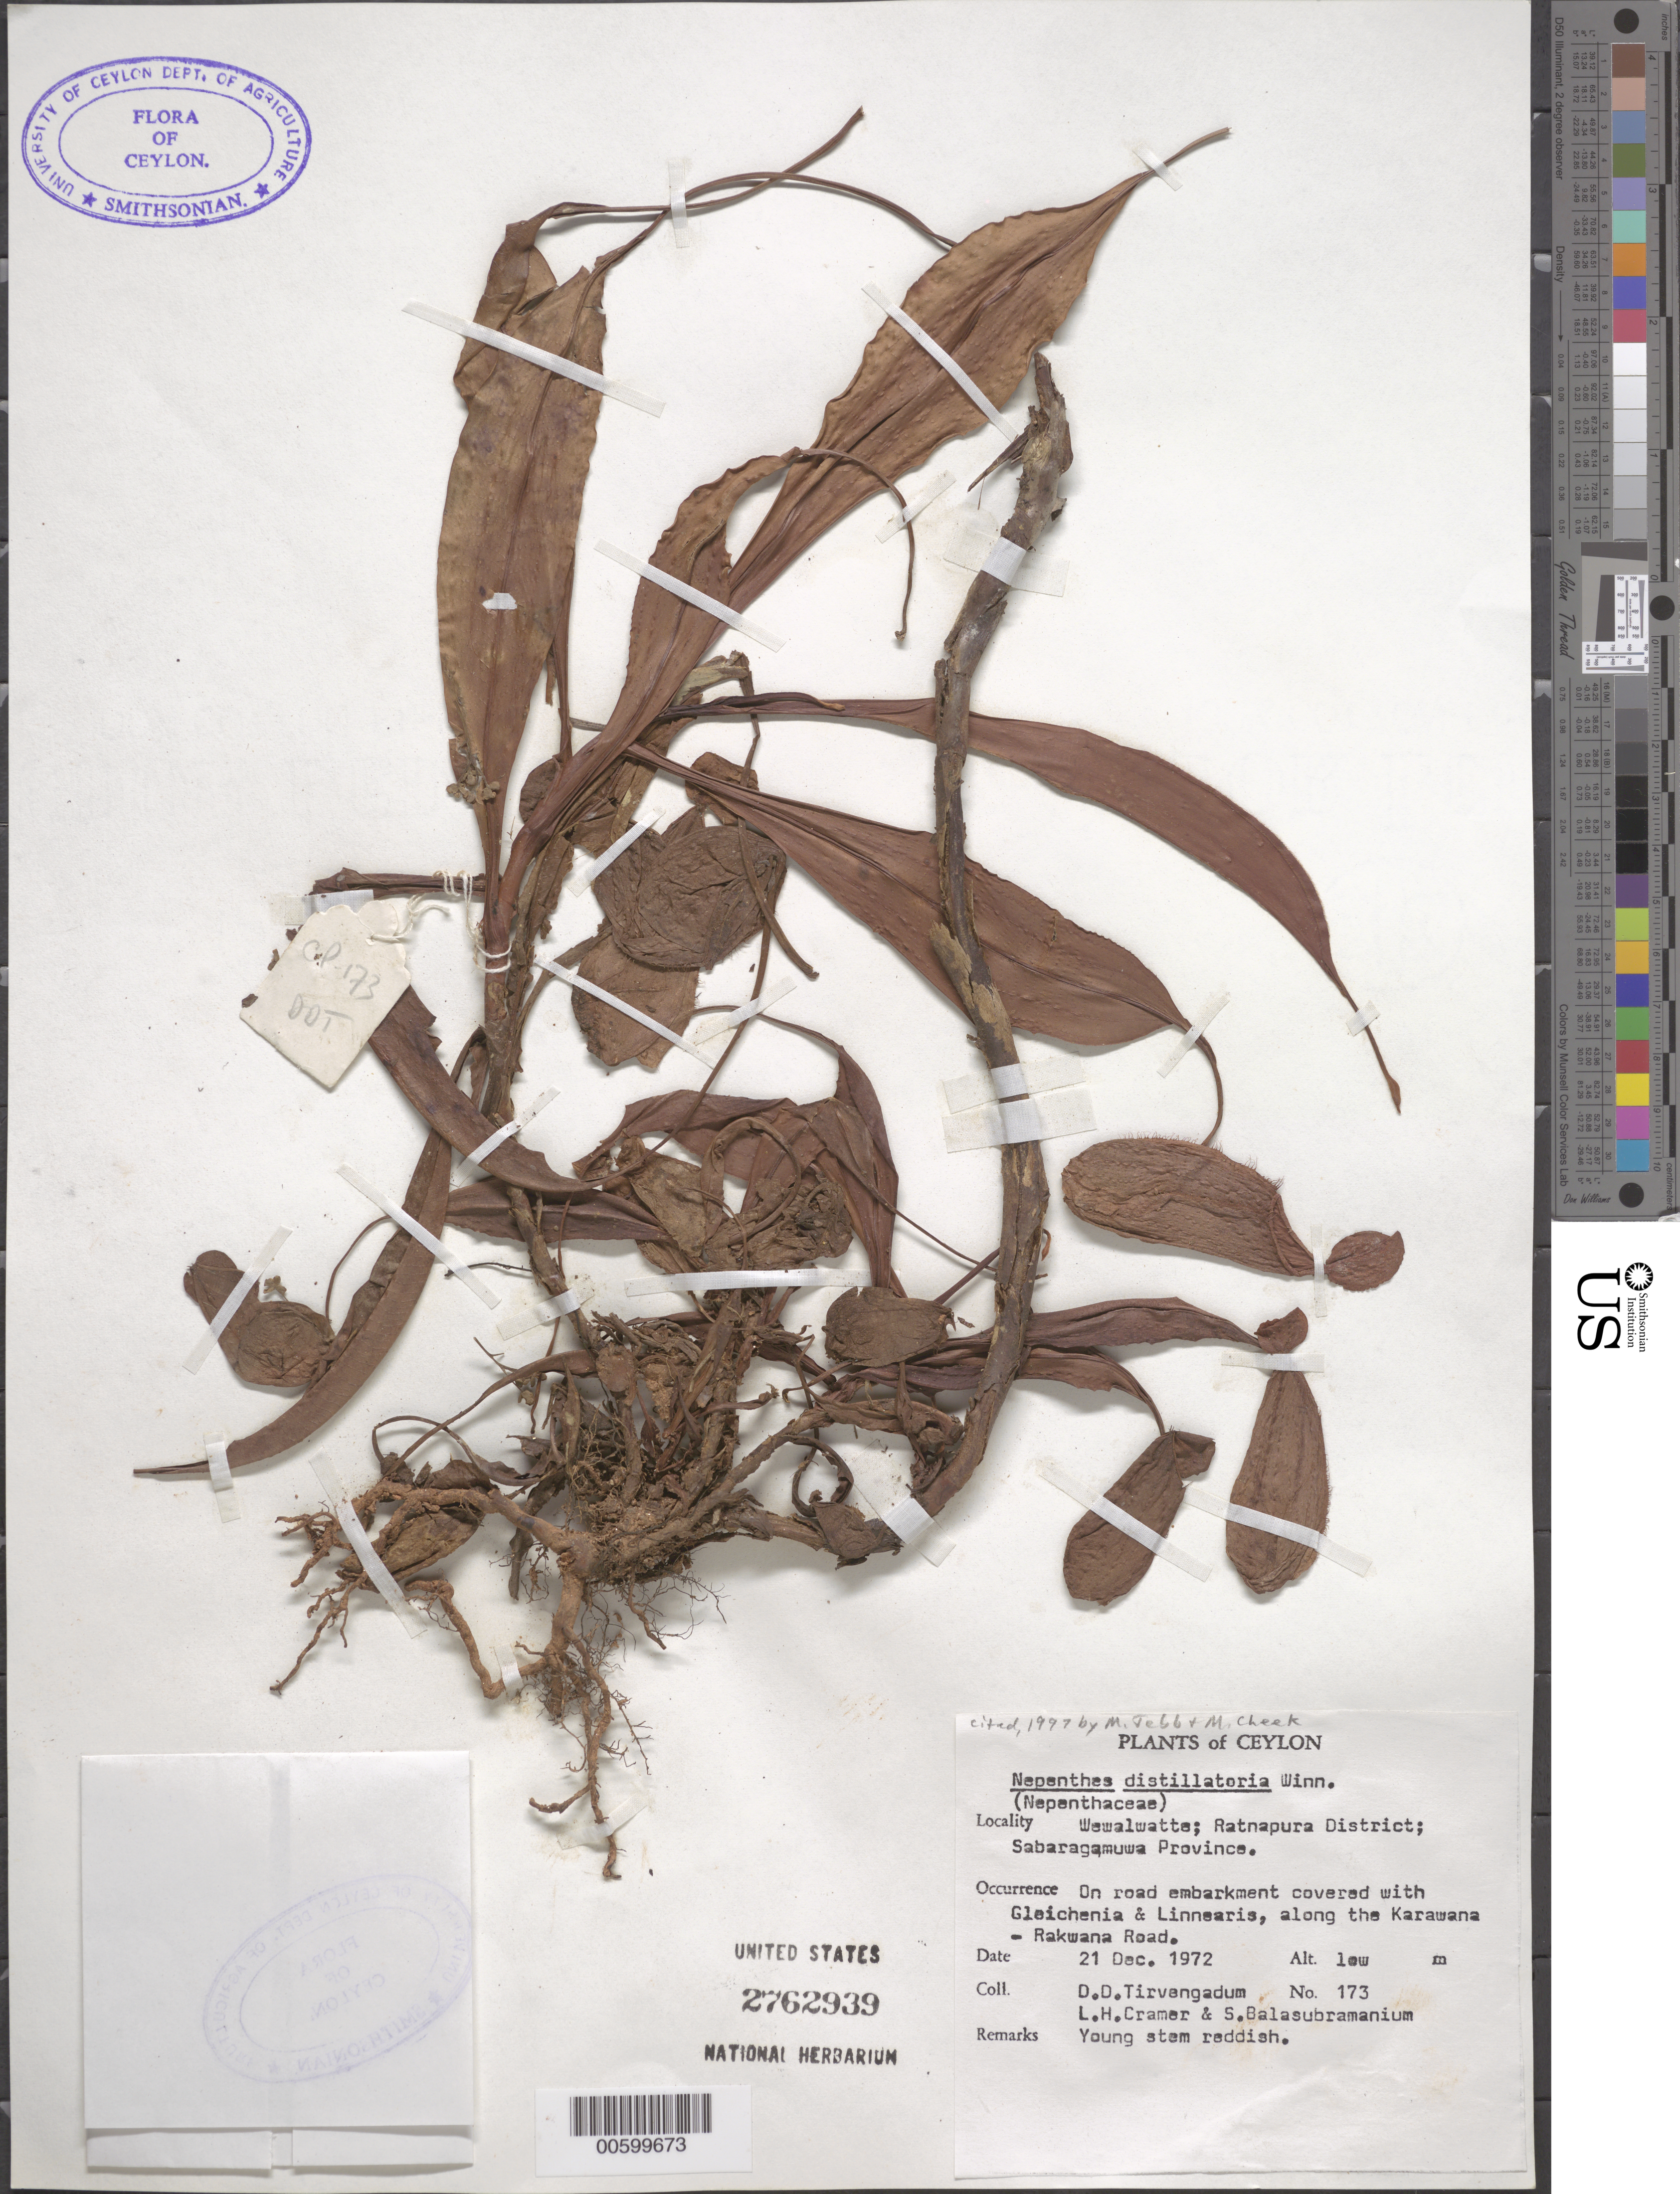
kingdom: Plantae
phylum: Tracheophyta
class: Magnoliopsida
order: Caryophyllales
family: Nepenthaceae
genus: Nepenthes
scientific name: Nepenthes distillatoria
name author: L.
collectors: D. Tirvengadum, L. H. Cramer & S. Balasubramanium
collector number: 173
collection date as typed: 21 Dec 1972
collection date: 1972-12-21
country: Sri Lanka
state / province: Sabaragamuwa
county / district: Ratnapura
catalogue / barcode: US 2762939